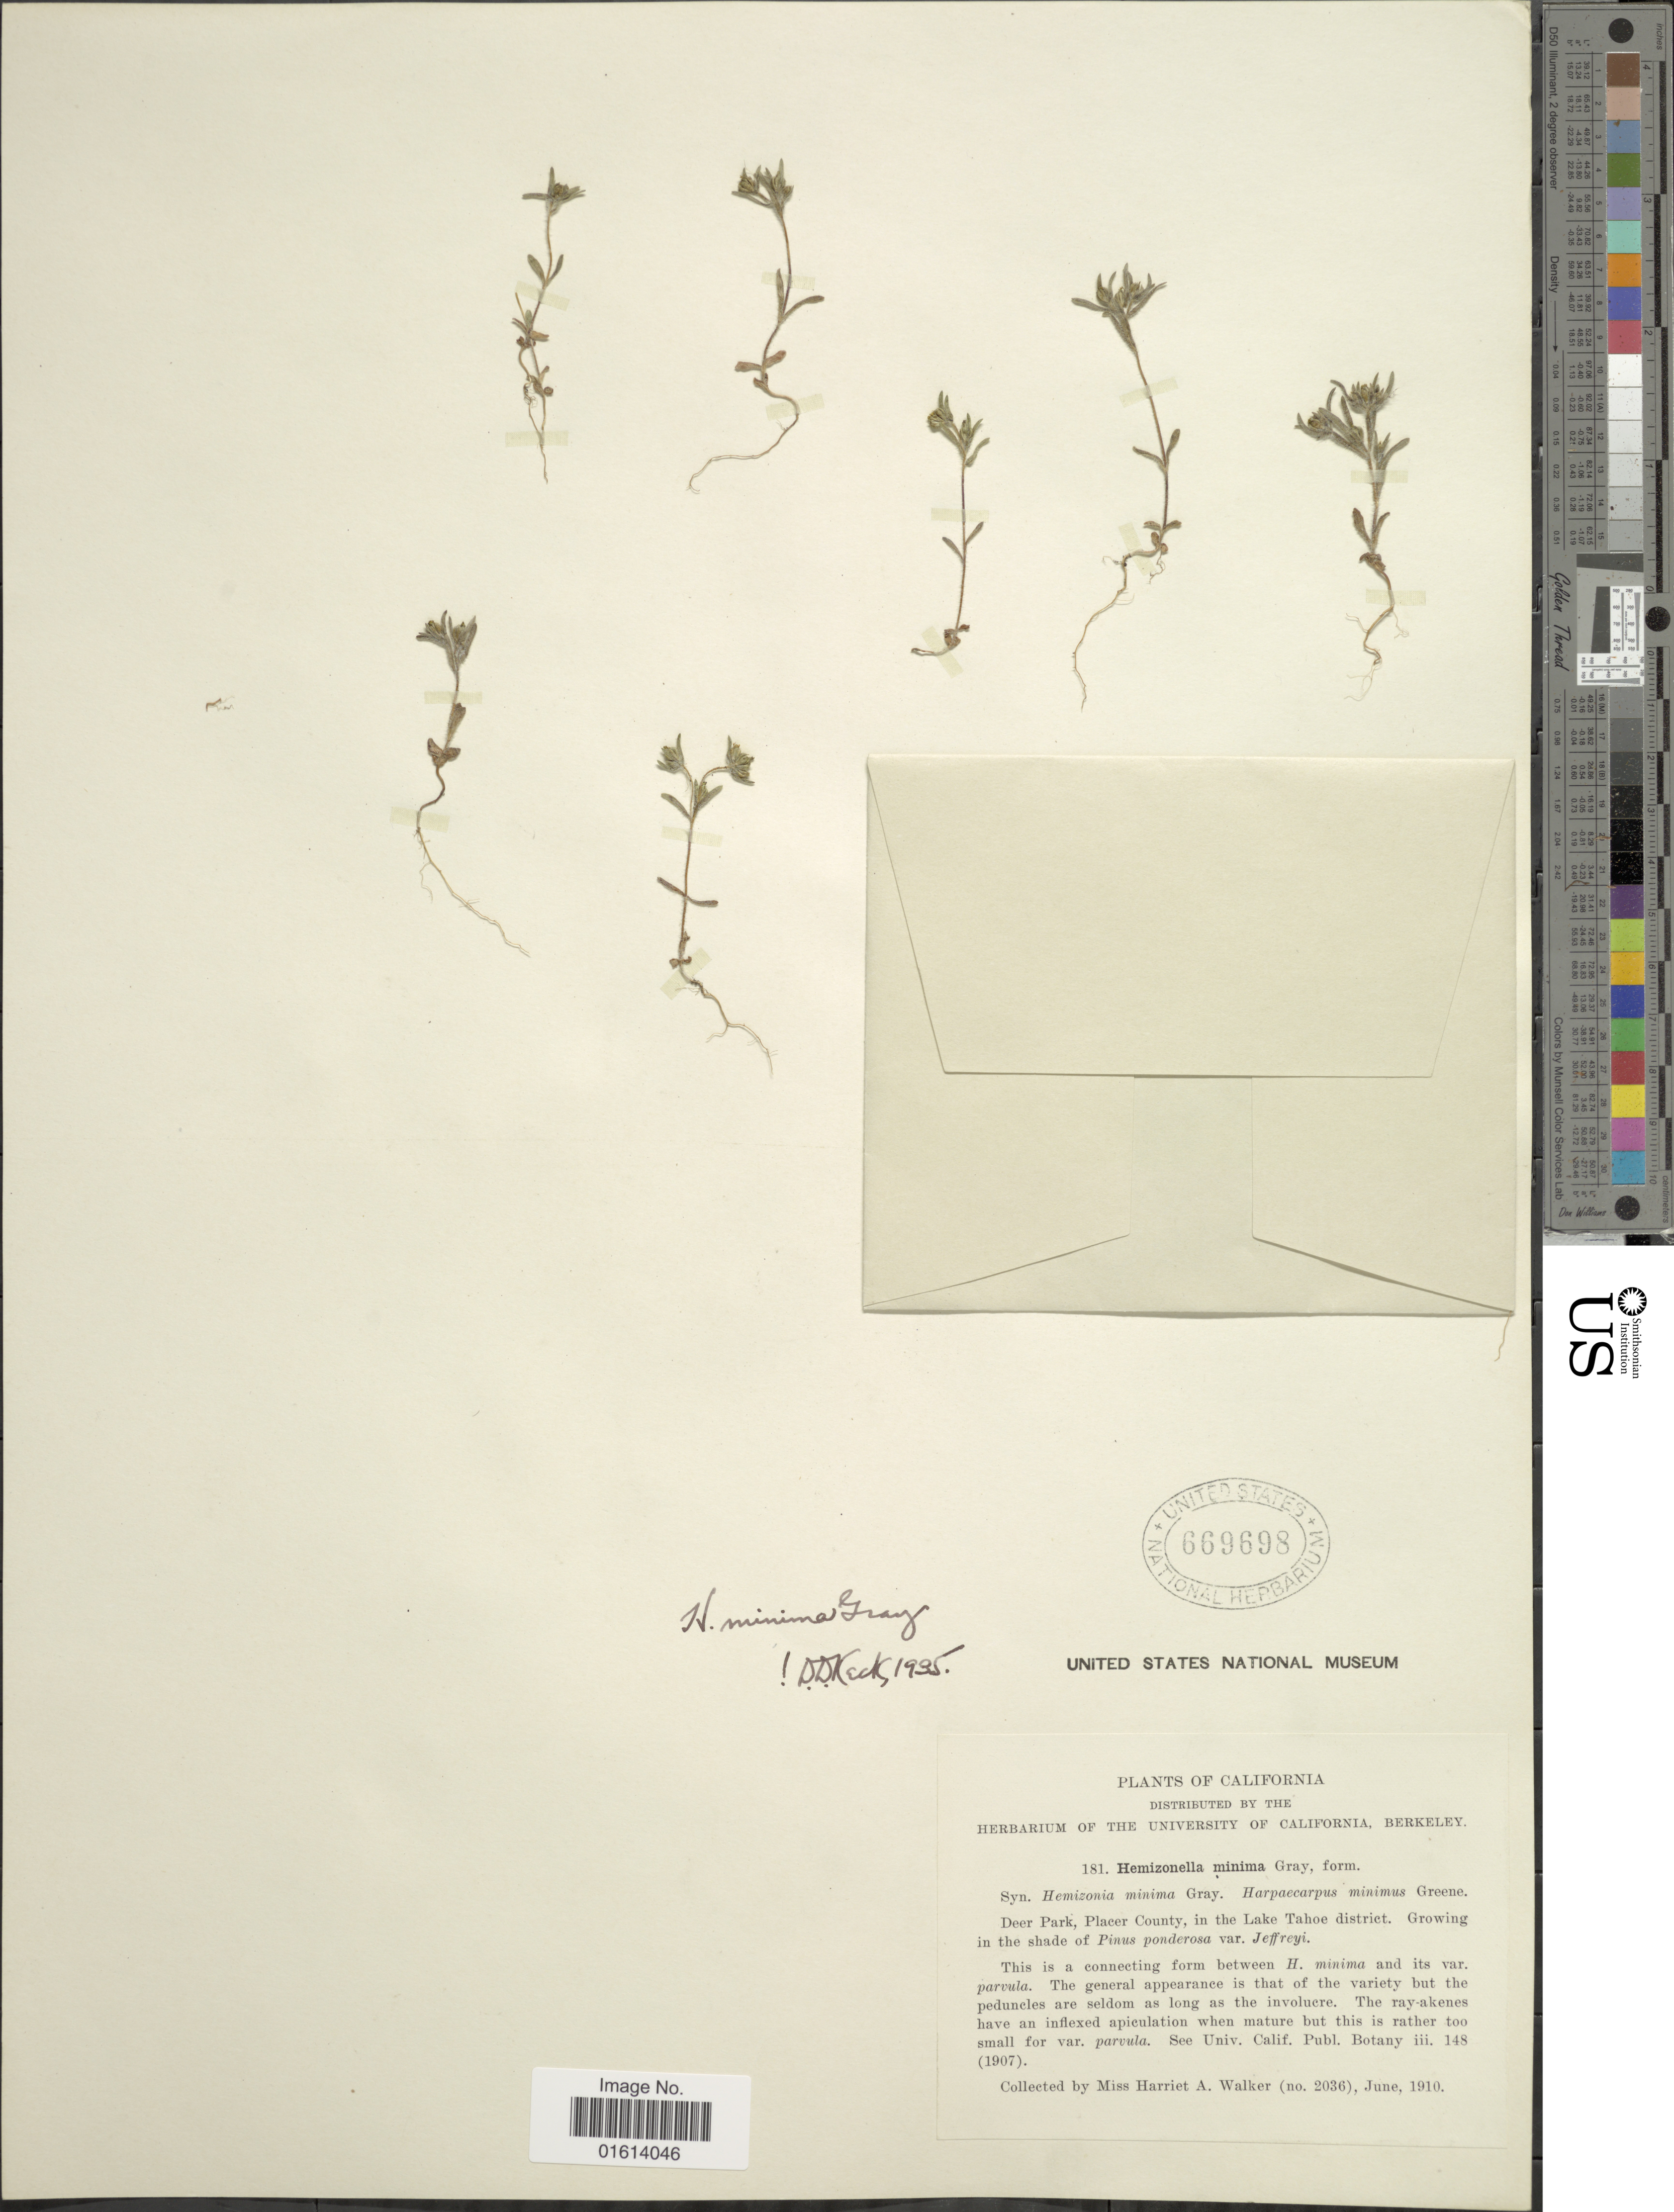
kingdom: Plantae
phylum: Tracheophyta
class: Magnoliopsida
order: Asterales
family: Asteraceae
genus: Hemizonella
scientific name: Hemizonella minima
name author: (A. Gray) A. Gray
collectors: H. Walker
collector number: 2036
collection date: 1910-06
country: United States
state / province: California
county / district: Placer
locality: Deer Park, Placer County, in the Lake Tahoe district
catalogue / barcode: US 669698